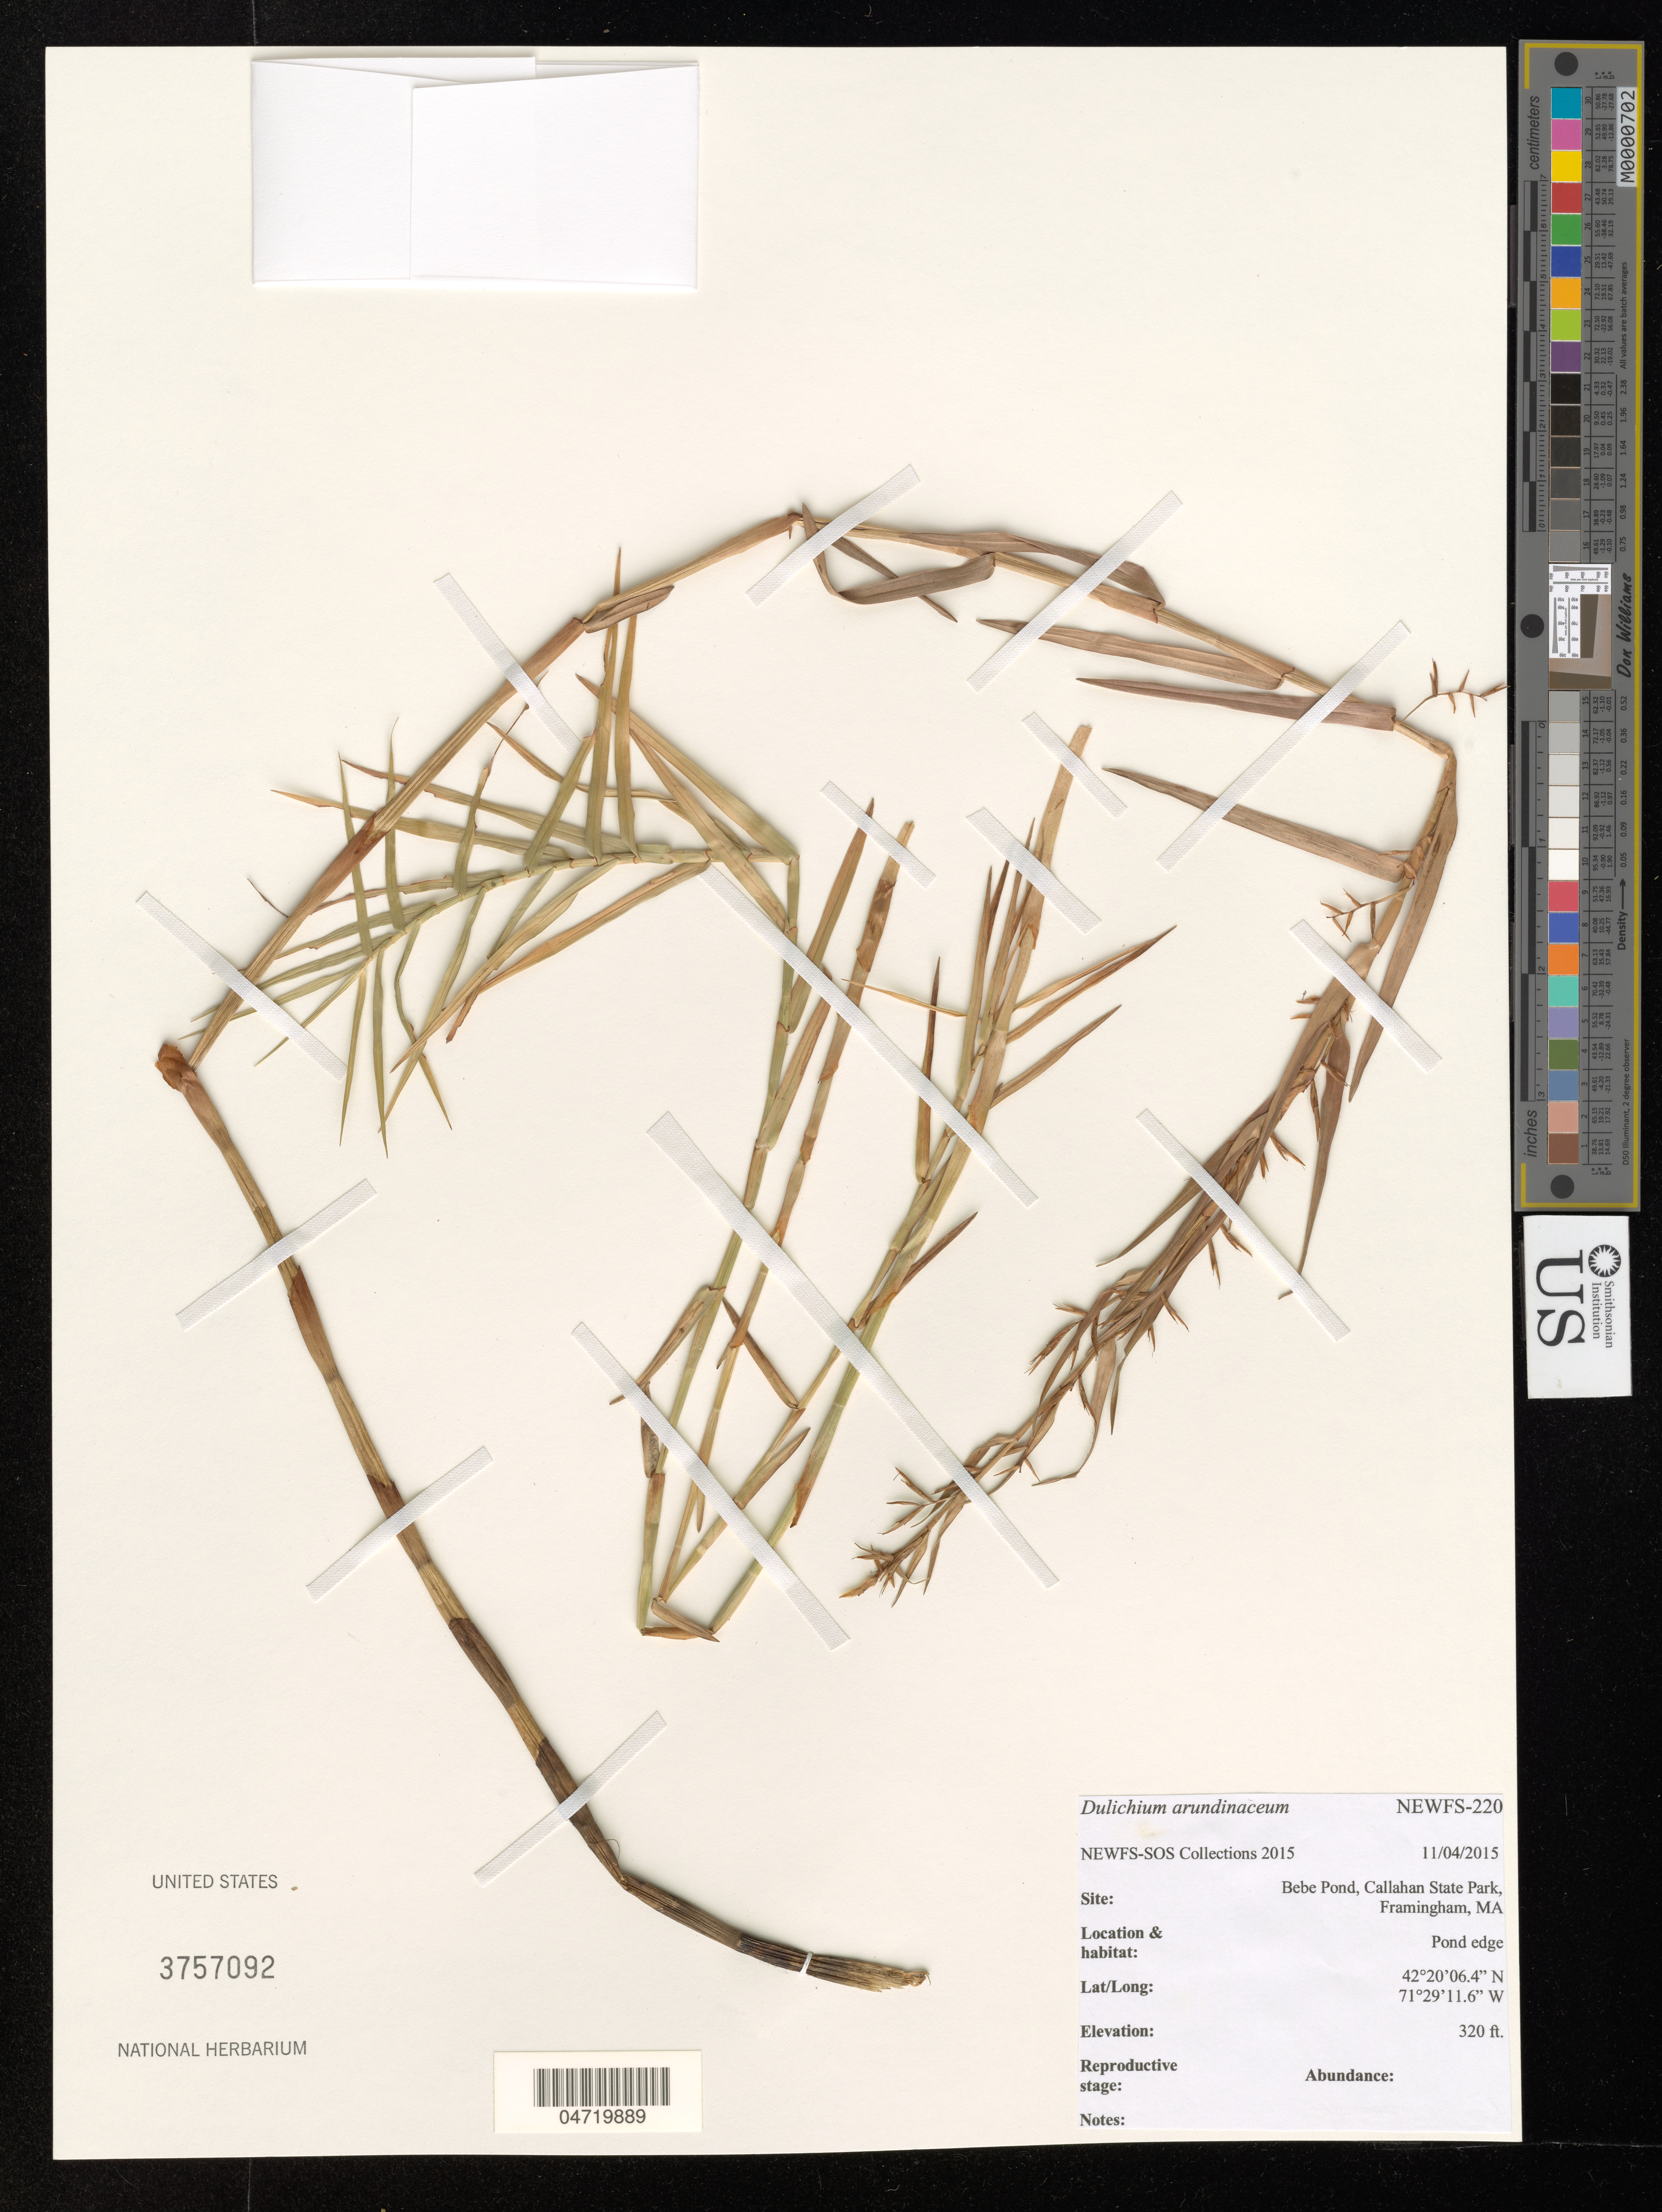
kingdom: Plantae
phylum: Tracheophyta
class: Liliopsida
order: Poales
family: Cyperaceae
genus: Dulichium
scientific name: Dulichium arundinaceum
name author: (L.) Britton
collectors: NEWFS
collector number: NEWFS-220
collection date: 2015-11-04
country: United States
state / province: Massachusetts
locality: Bebe Pond, Callahan State Park, Framingham.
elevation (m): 98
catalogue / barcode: US 3757092